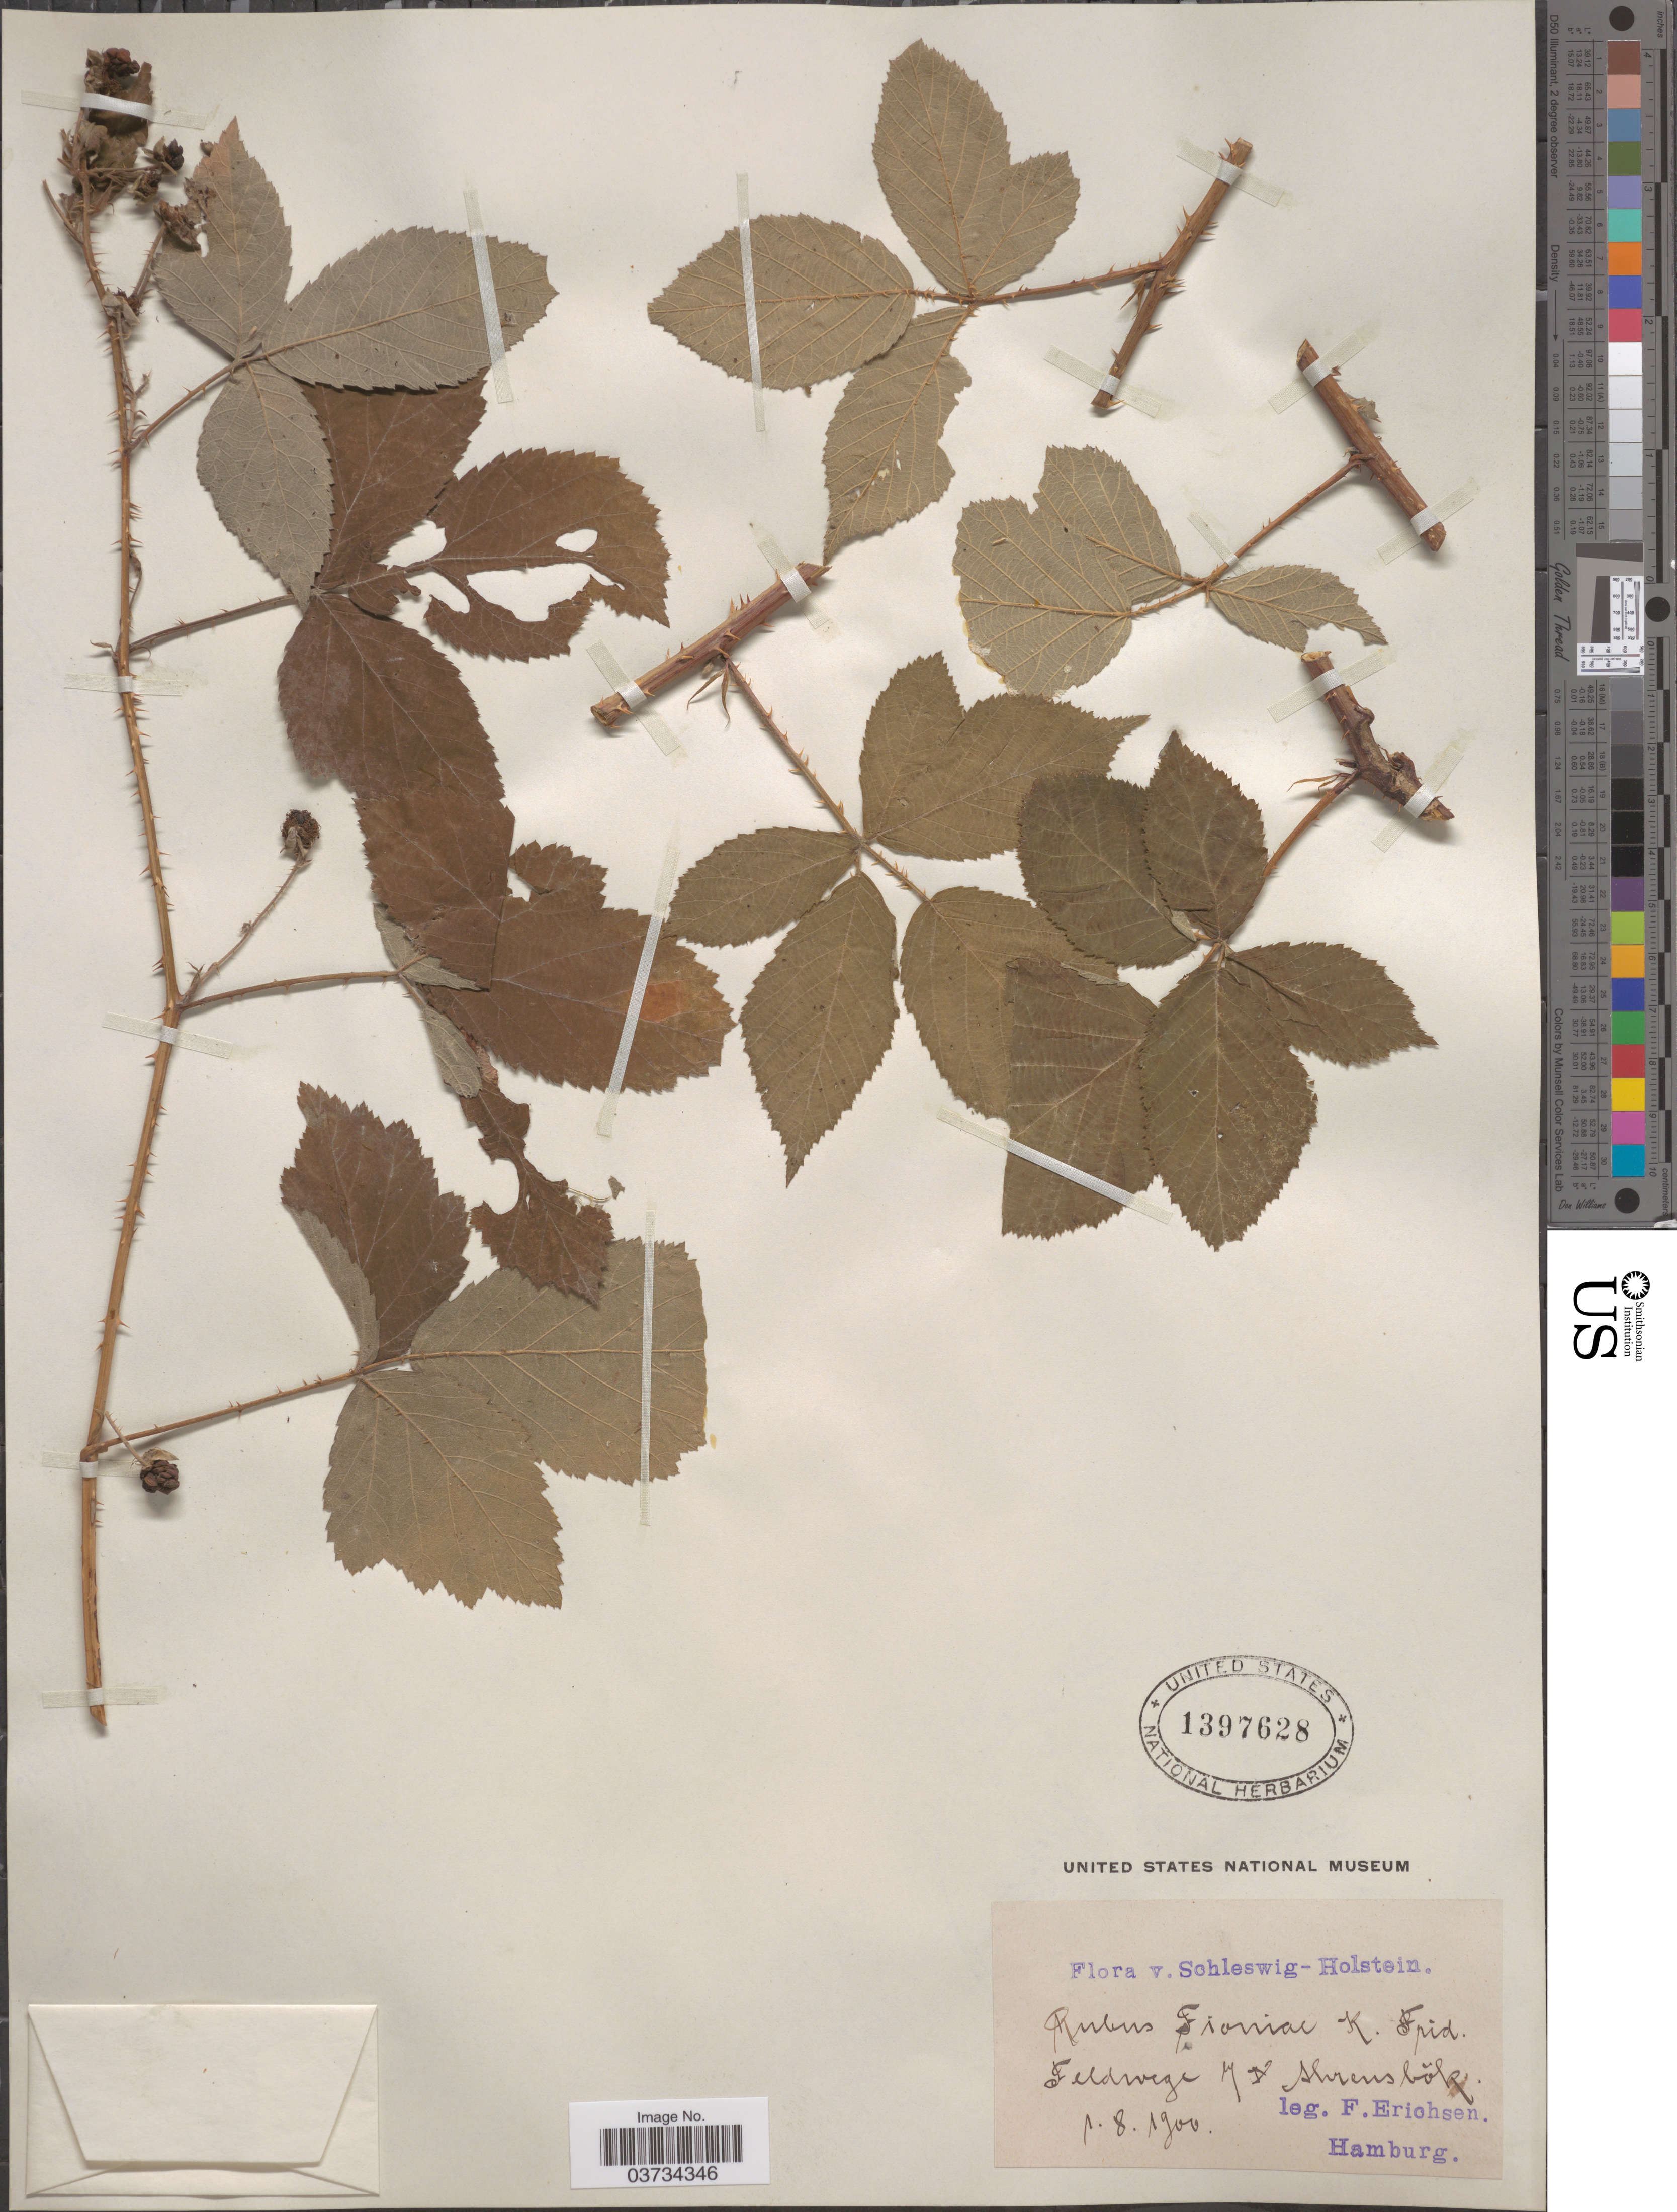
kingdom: Plantae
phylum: Tracheophyta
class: Magnoliopsida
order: Rosales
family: Rosaceae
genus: Rubus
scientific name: Rubus fioniae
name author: Frid. ex Erichsen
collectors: F. Erichsen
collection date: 1900-08-01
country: Germany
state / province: Schleswig-Holstein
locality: Feldwege J V Shrensbŏk. [interpreted]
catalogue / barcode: US 1397628